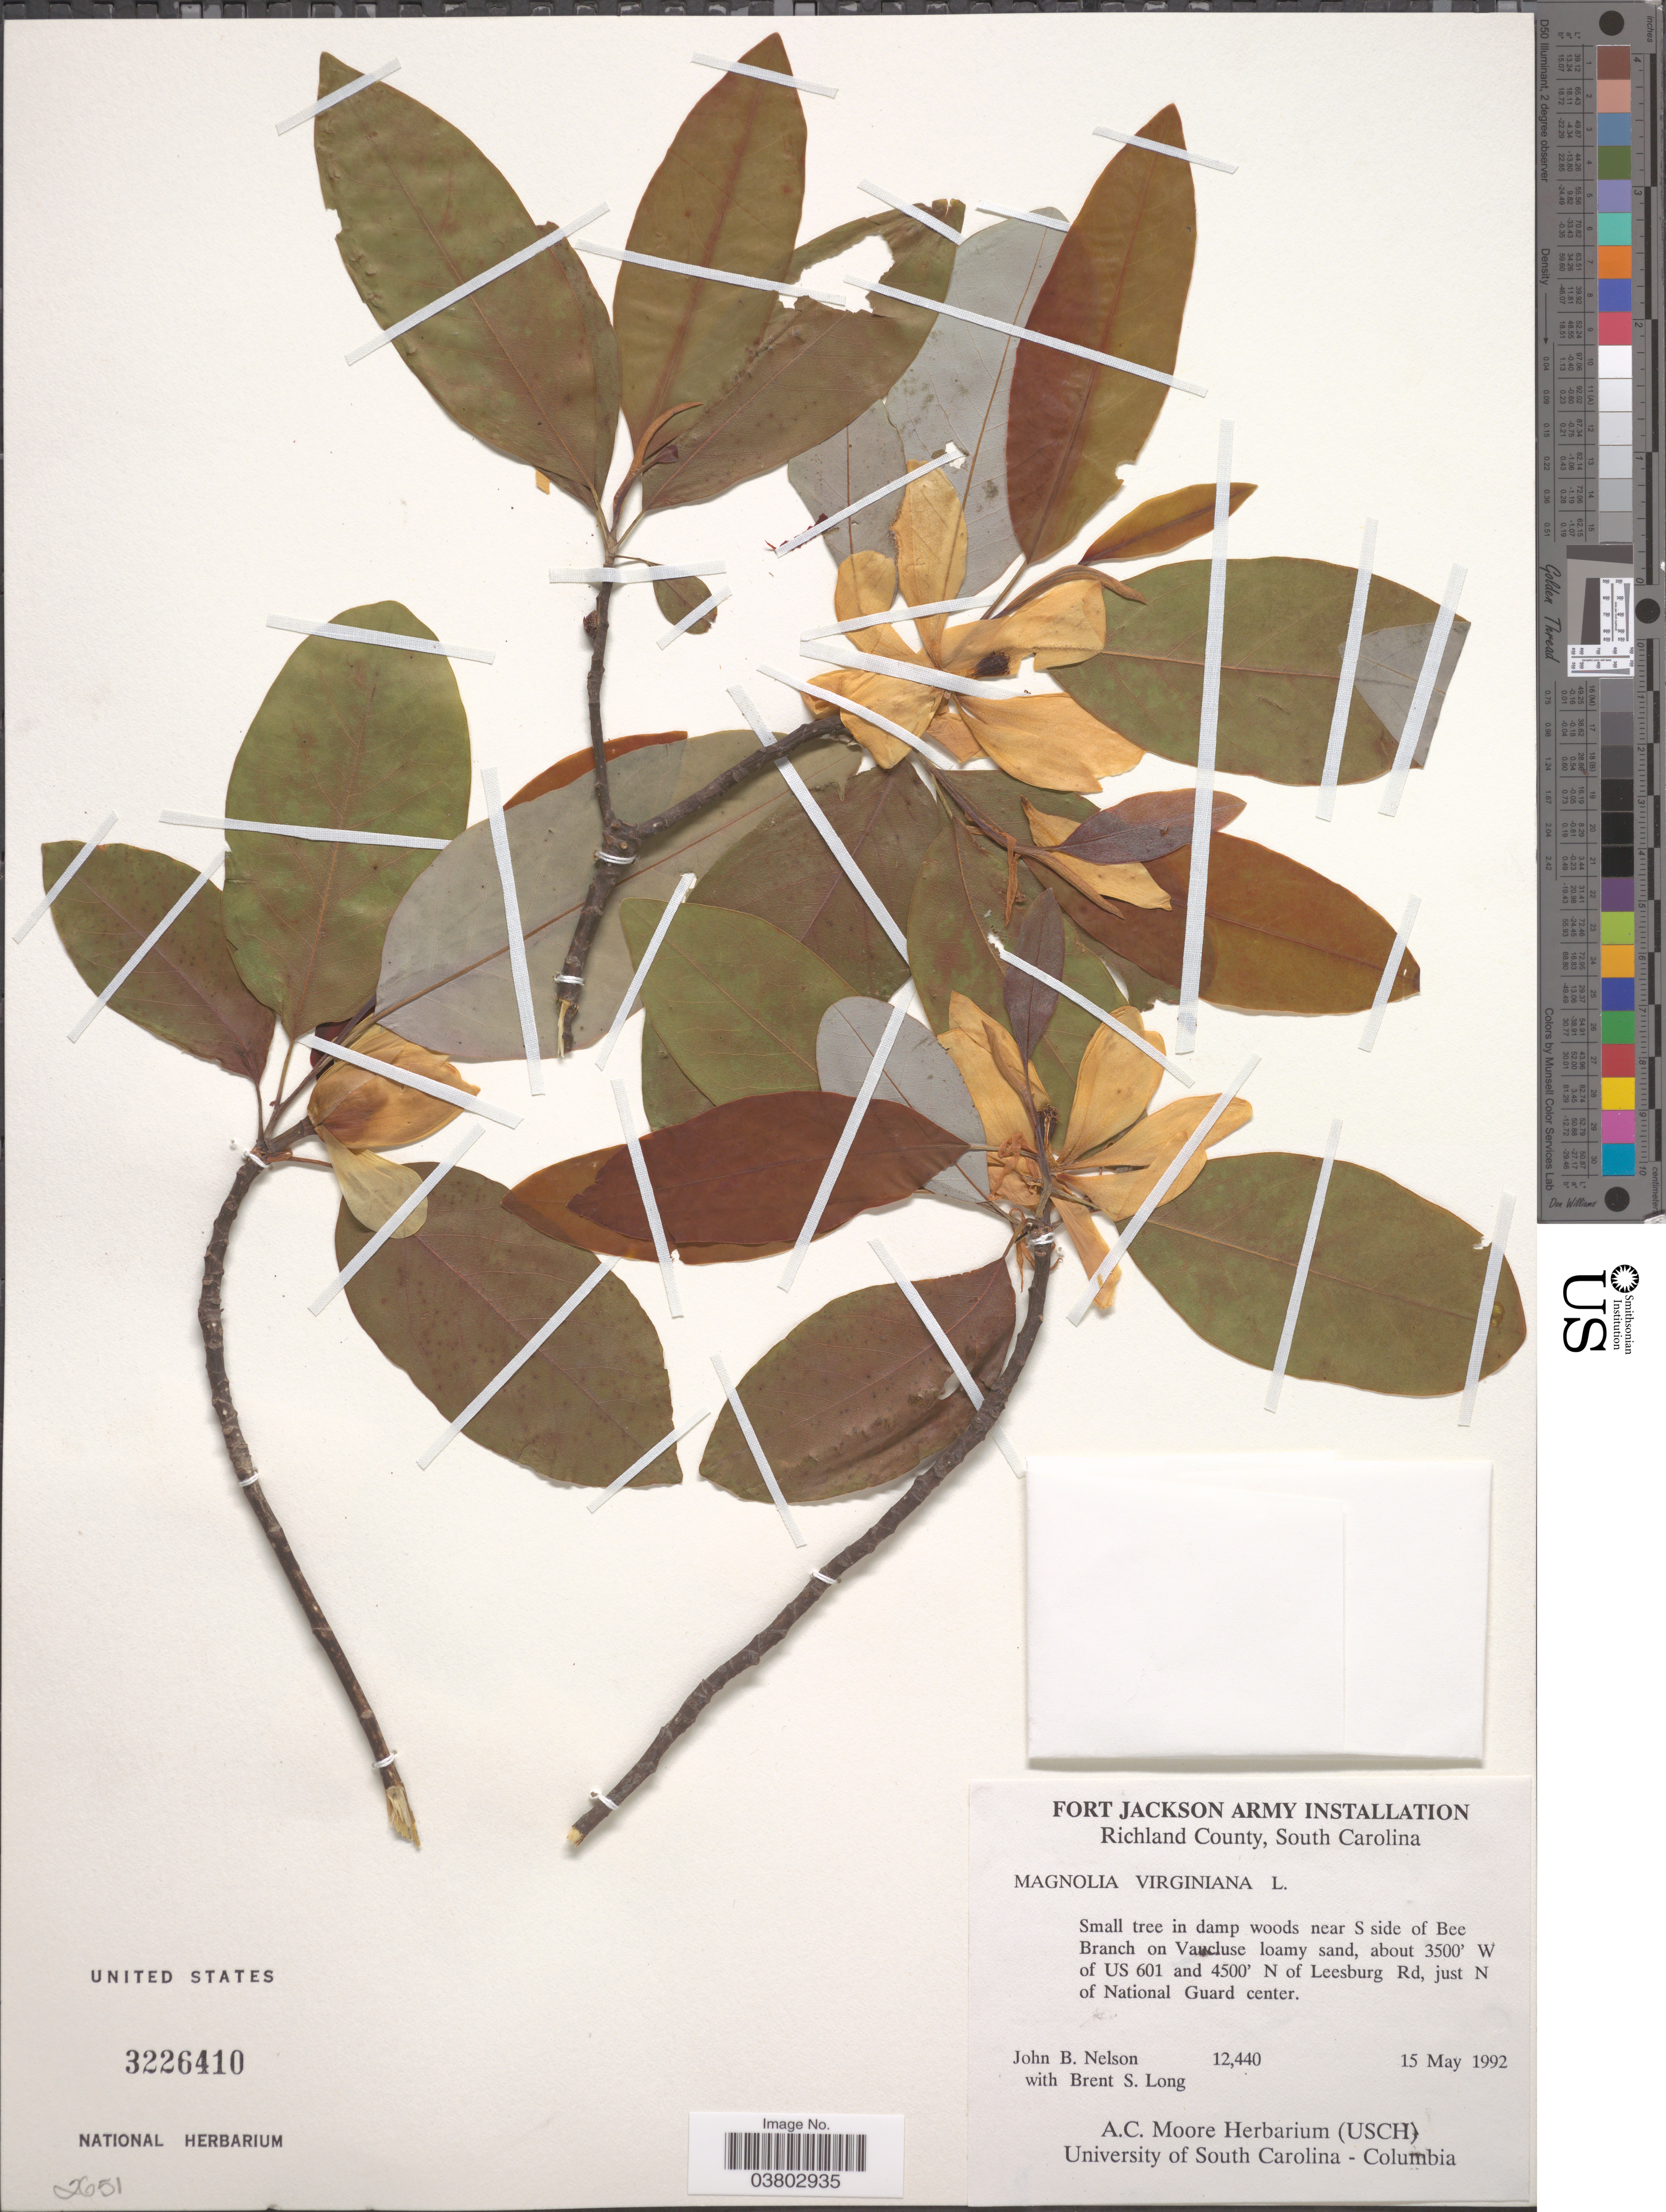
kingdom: Plantae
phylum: Tracheophyta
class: Magnoliopsida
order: Magnoliales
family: Magnoliaceae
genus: Magnolia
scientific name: Magnolia virginiana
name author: L.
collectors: J. B. Nelson & B. Long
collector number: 12440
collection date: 1992-05-15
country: United States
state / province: South Carolina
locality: Fort Jackson Army Installation [unsure placement] Richland County. In damp wood near S side of Bee Branch on Vaucluse loamy sand, W of US 601 and N of Leesburg Rd, just N of National Guard center.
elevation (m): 1067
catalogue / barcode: US 3226410